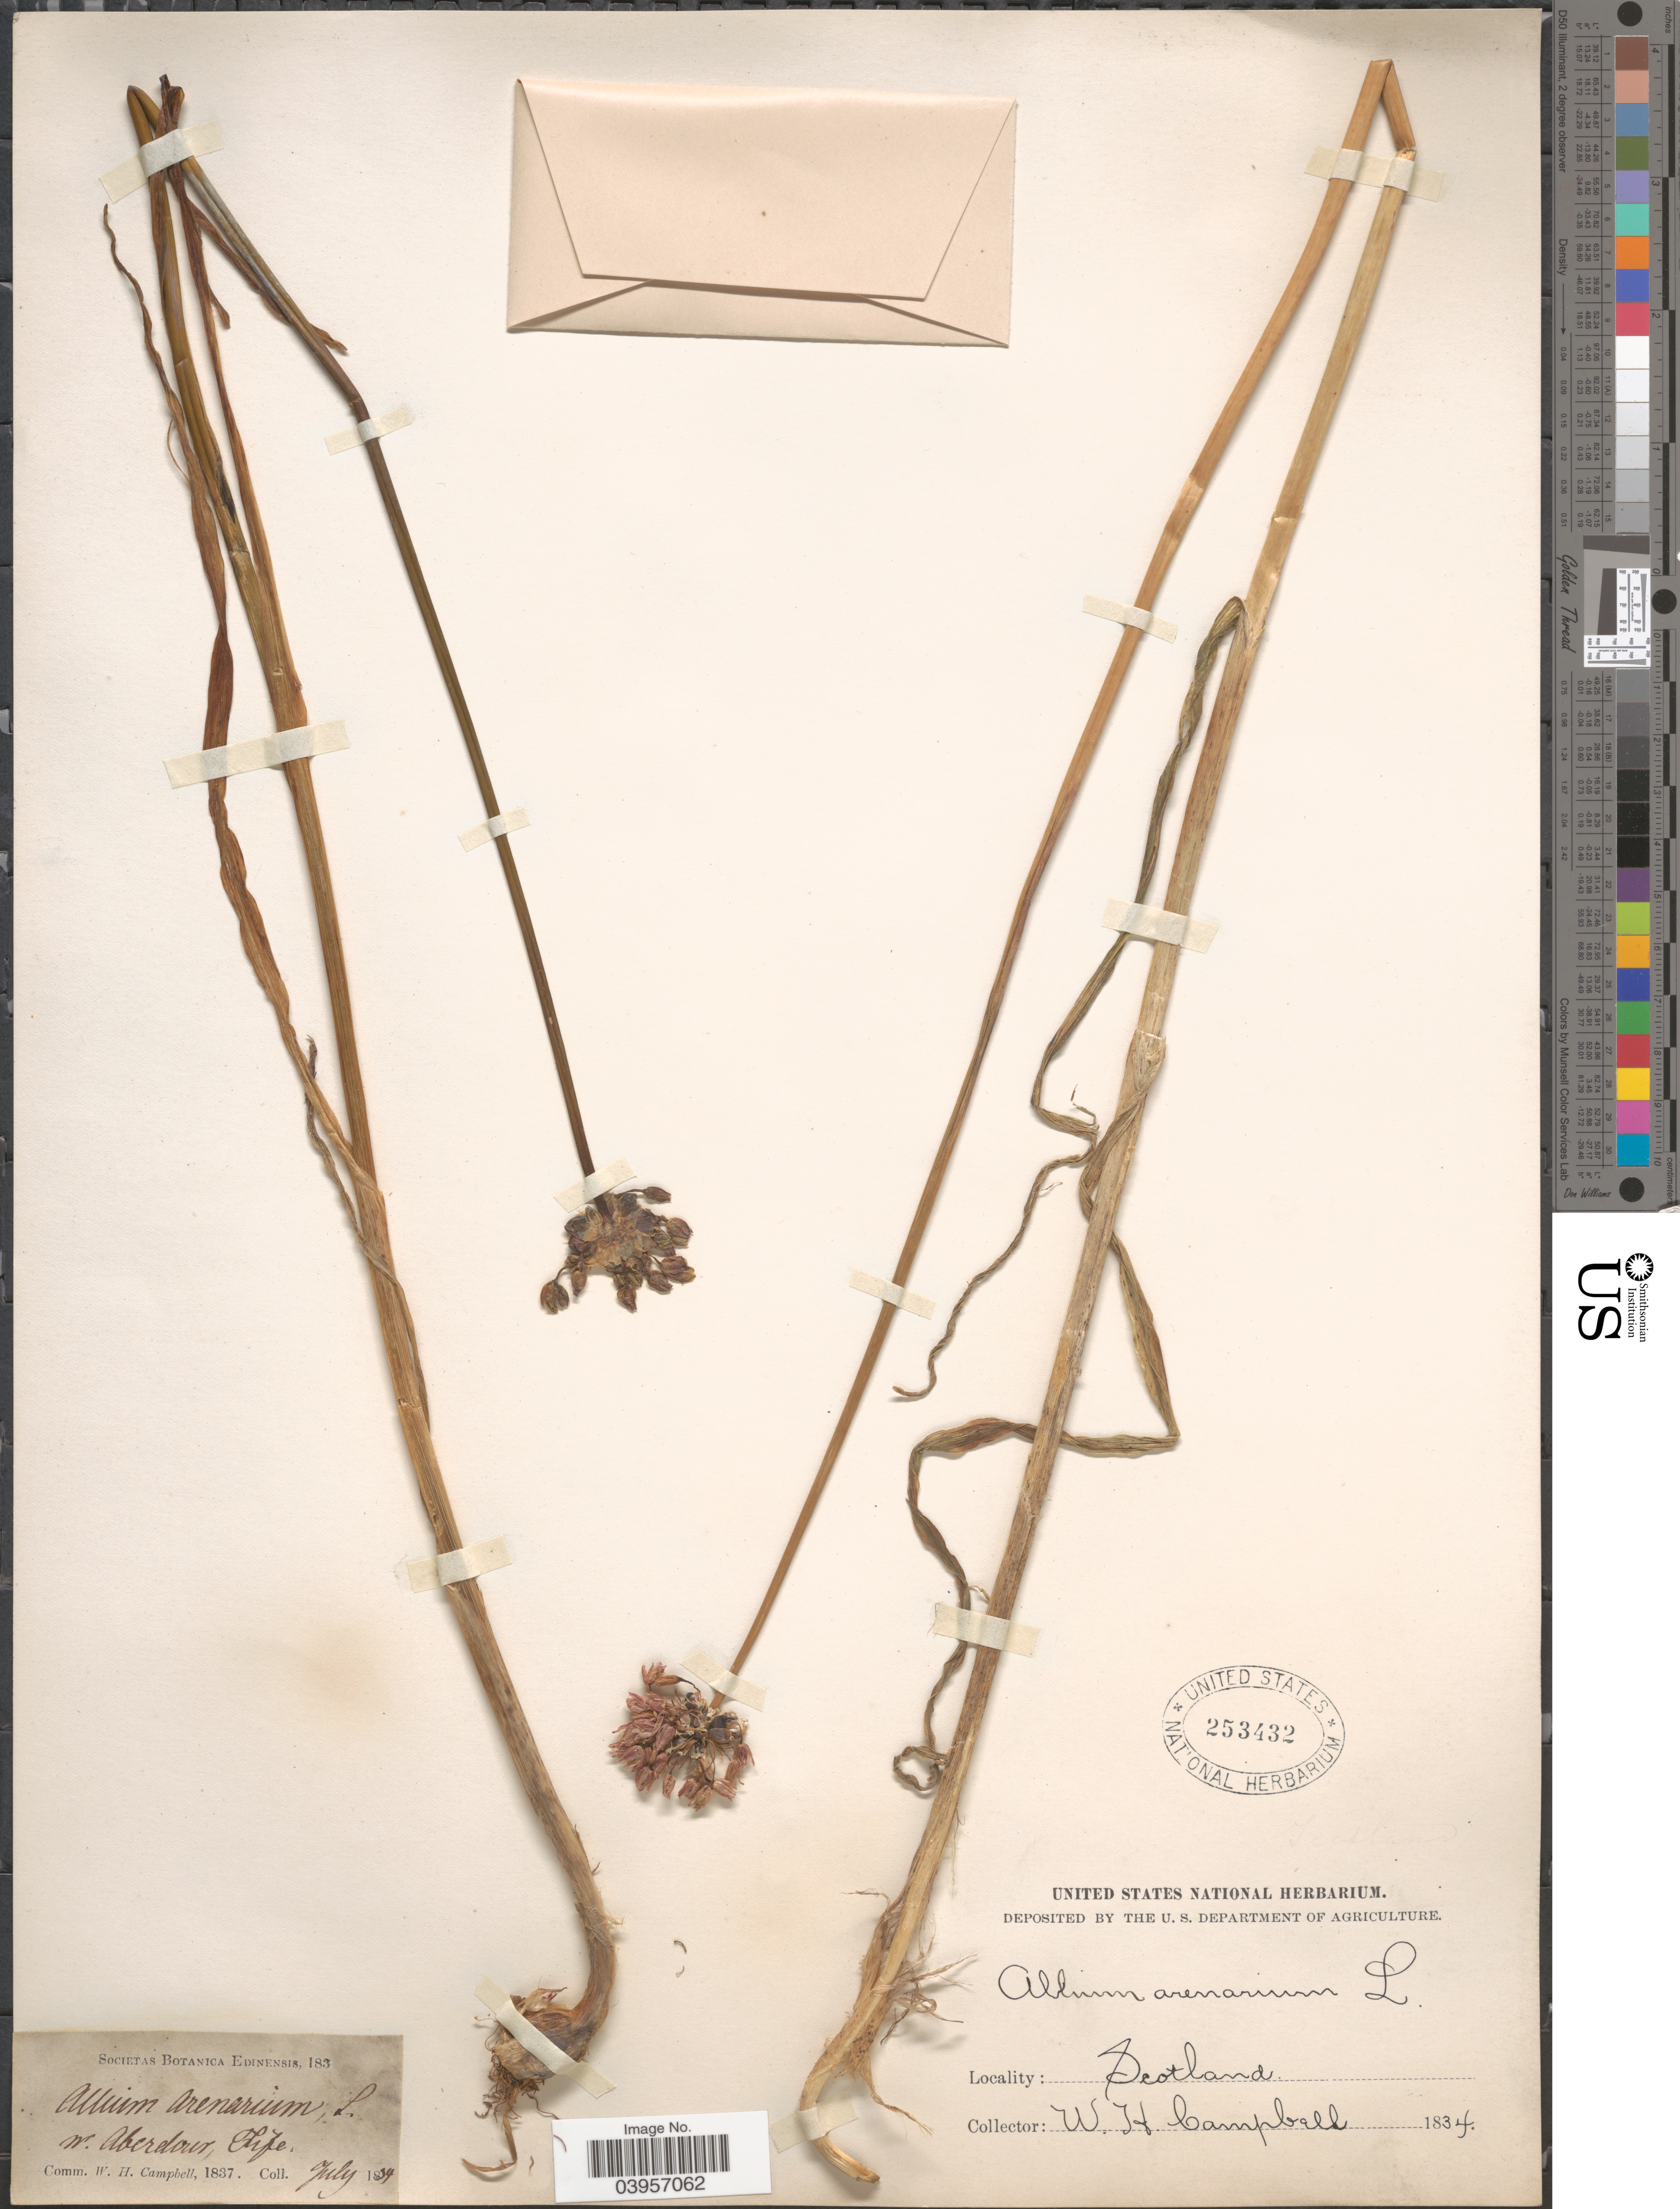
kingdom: Plantae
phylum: Tracheophyta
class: Liliopsida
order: Asparagales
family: Amaryllidaceae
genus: Allium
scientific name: Allium arenarium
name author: L.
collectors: W. Campbell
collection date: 1834-07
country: United Kingdom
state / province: Scotland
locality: W Aberdour, Fife.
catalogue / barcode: US 253432